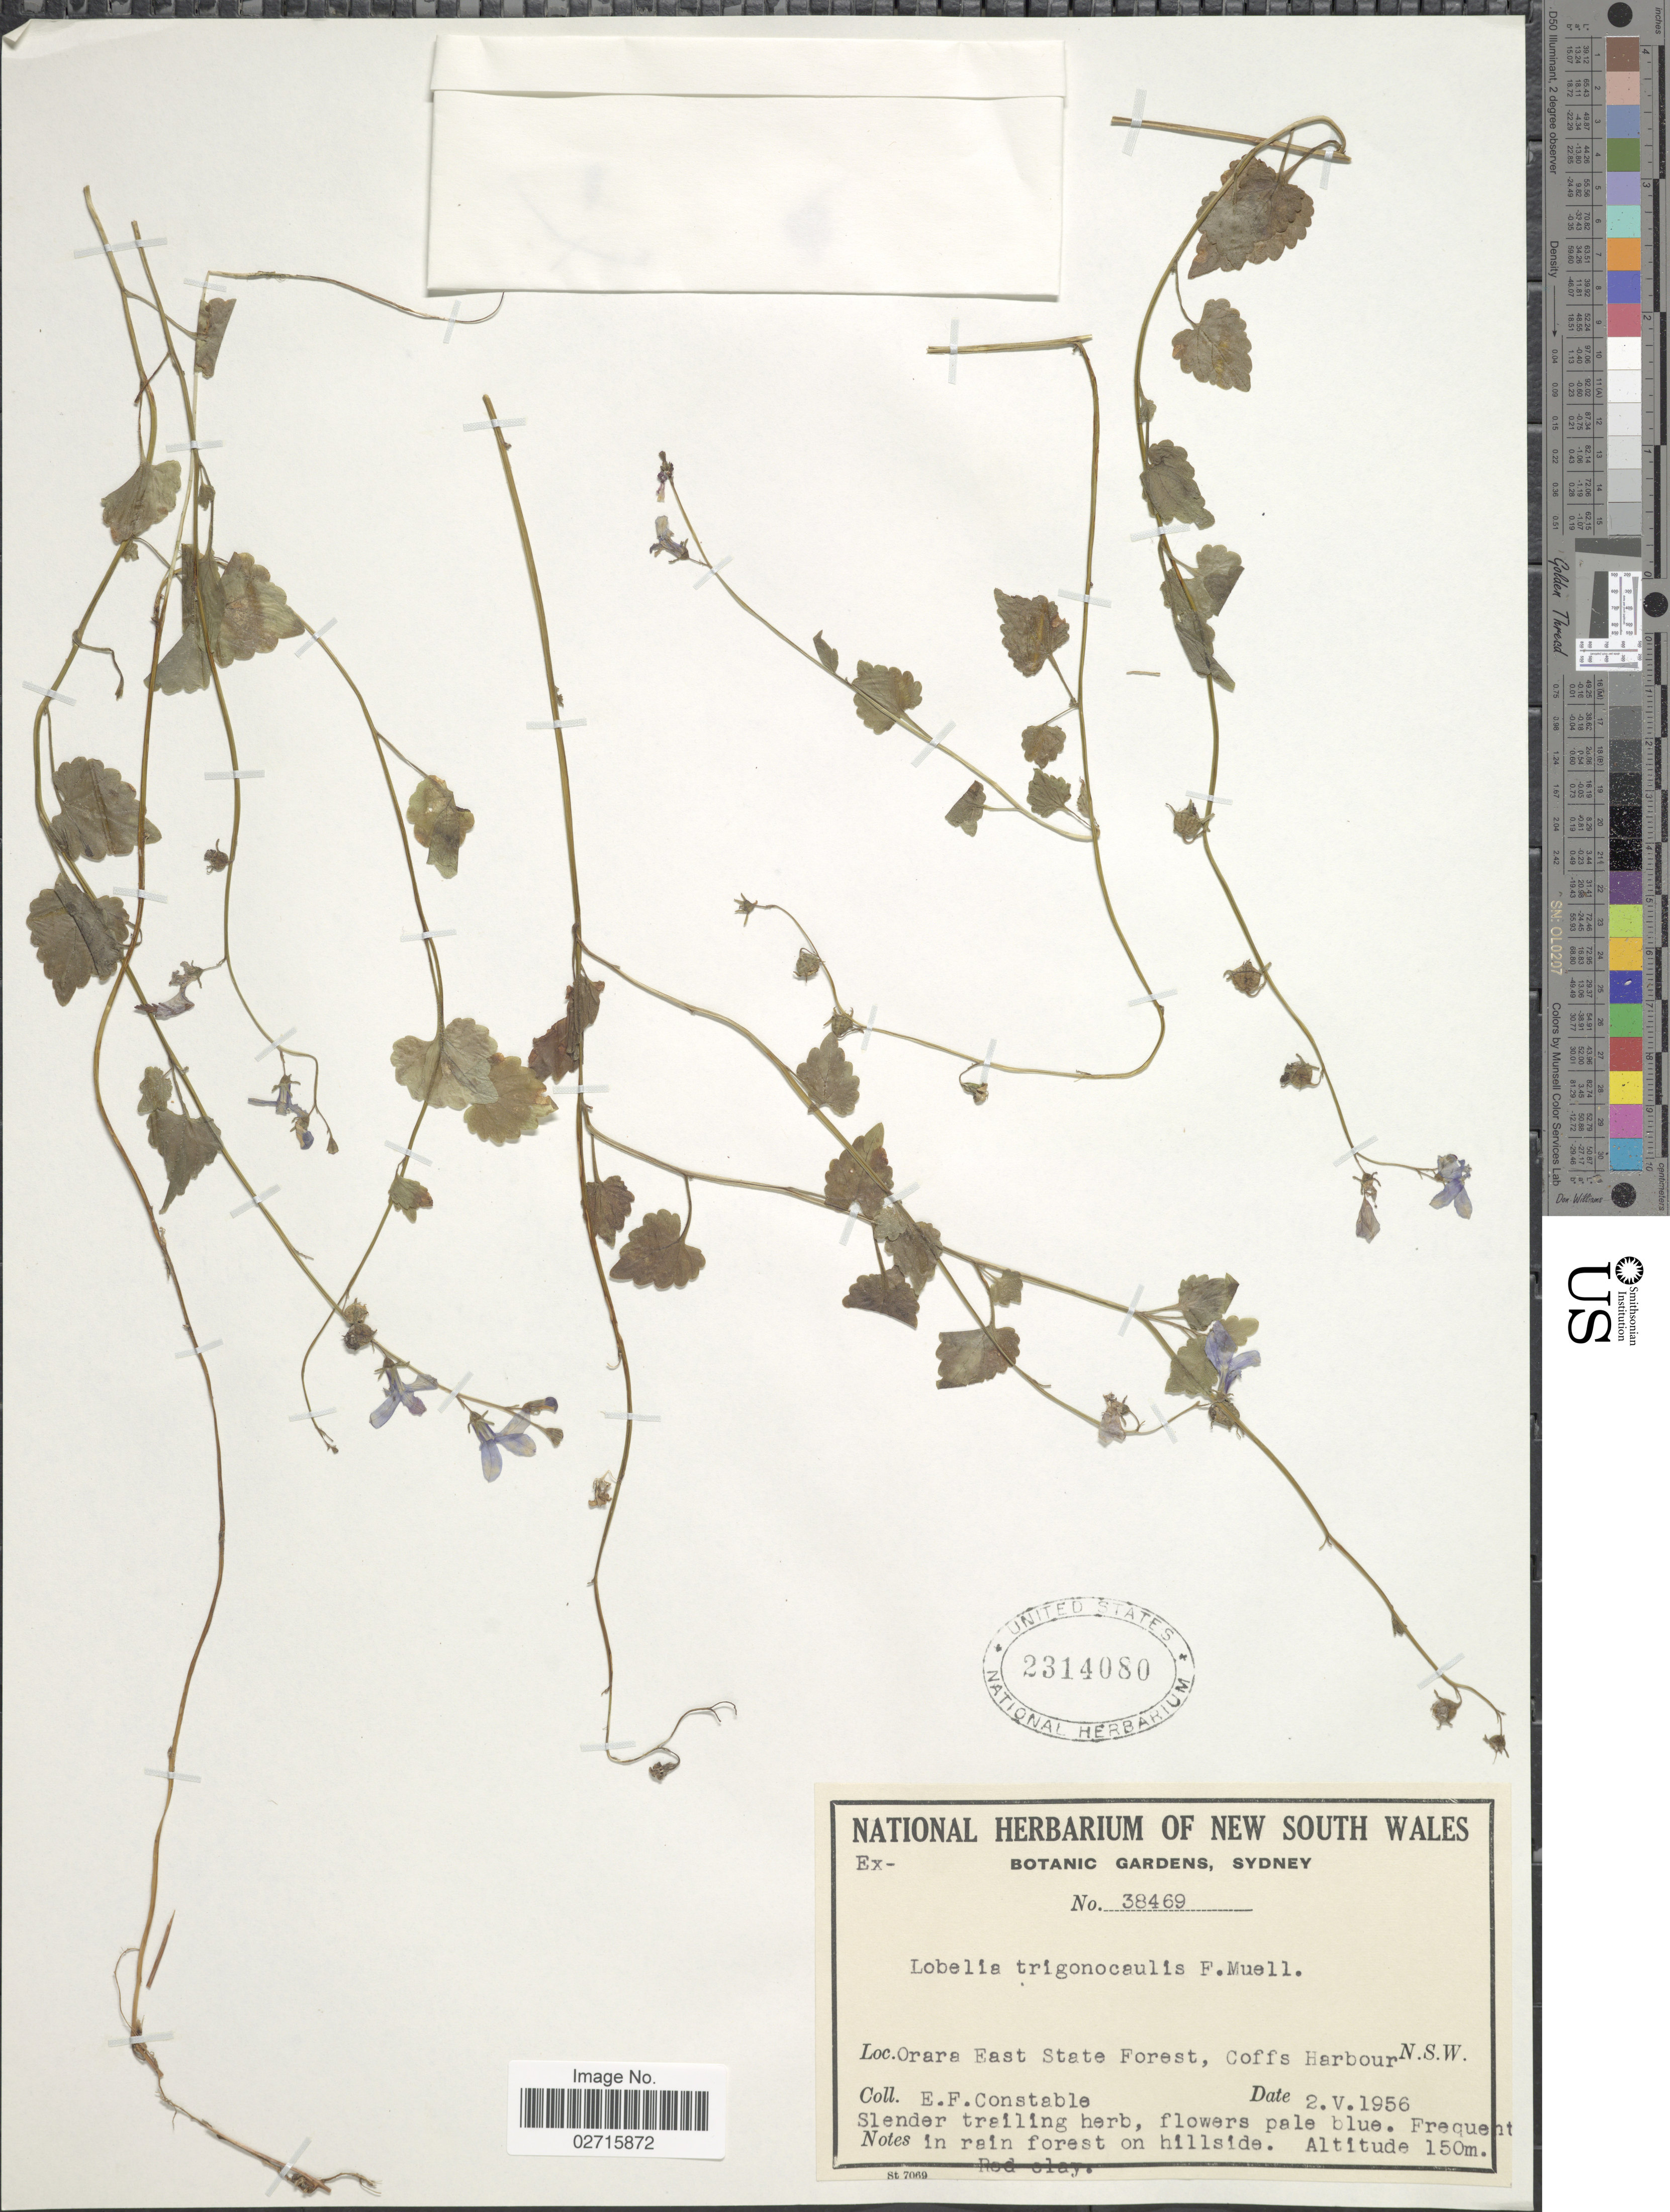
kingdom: Plantae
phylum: Tracheophyta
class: Magnoliopsida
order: Asterales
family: Campanulaceae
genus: Lobelia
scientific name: Lobelia trigonocaulis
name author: F. Muell.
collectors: E. F. Constable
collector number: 38469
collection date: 1956-05-02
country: Australia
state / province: New South Wales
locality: Orare East State Forest, Coffs Harbour, in rain forest on hillside.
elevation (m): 150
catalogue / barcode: US 2314080